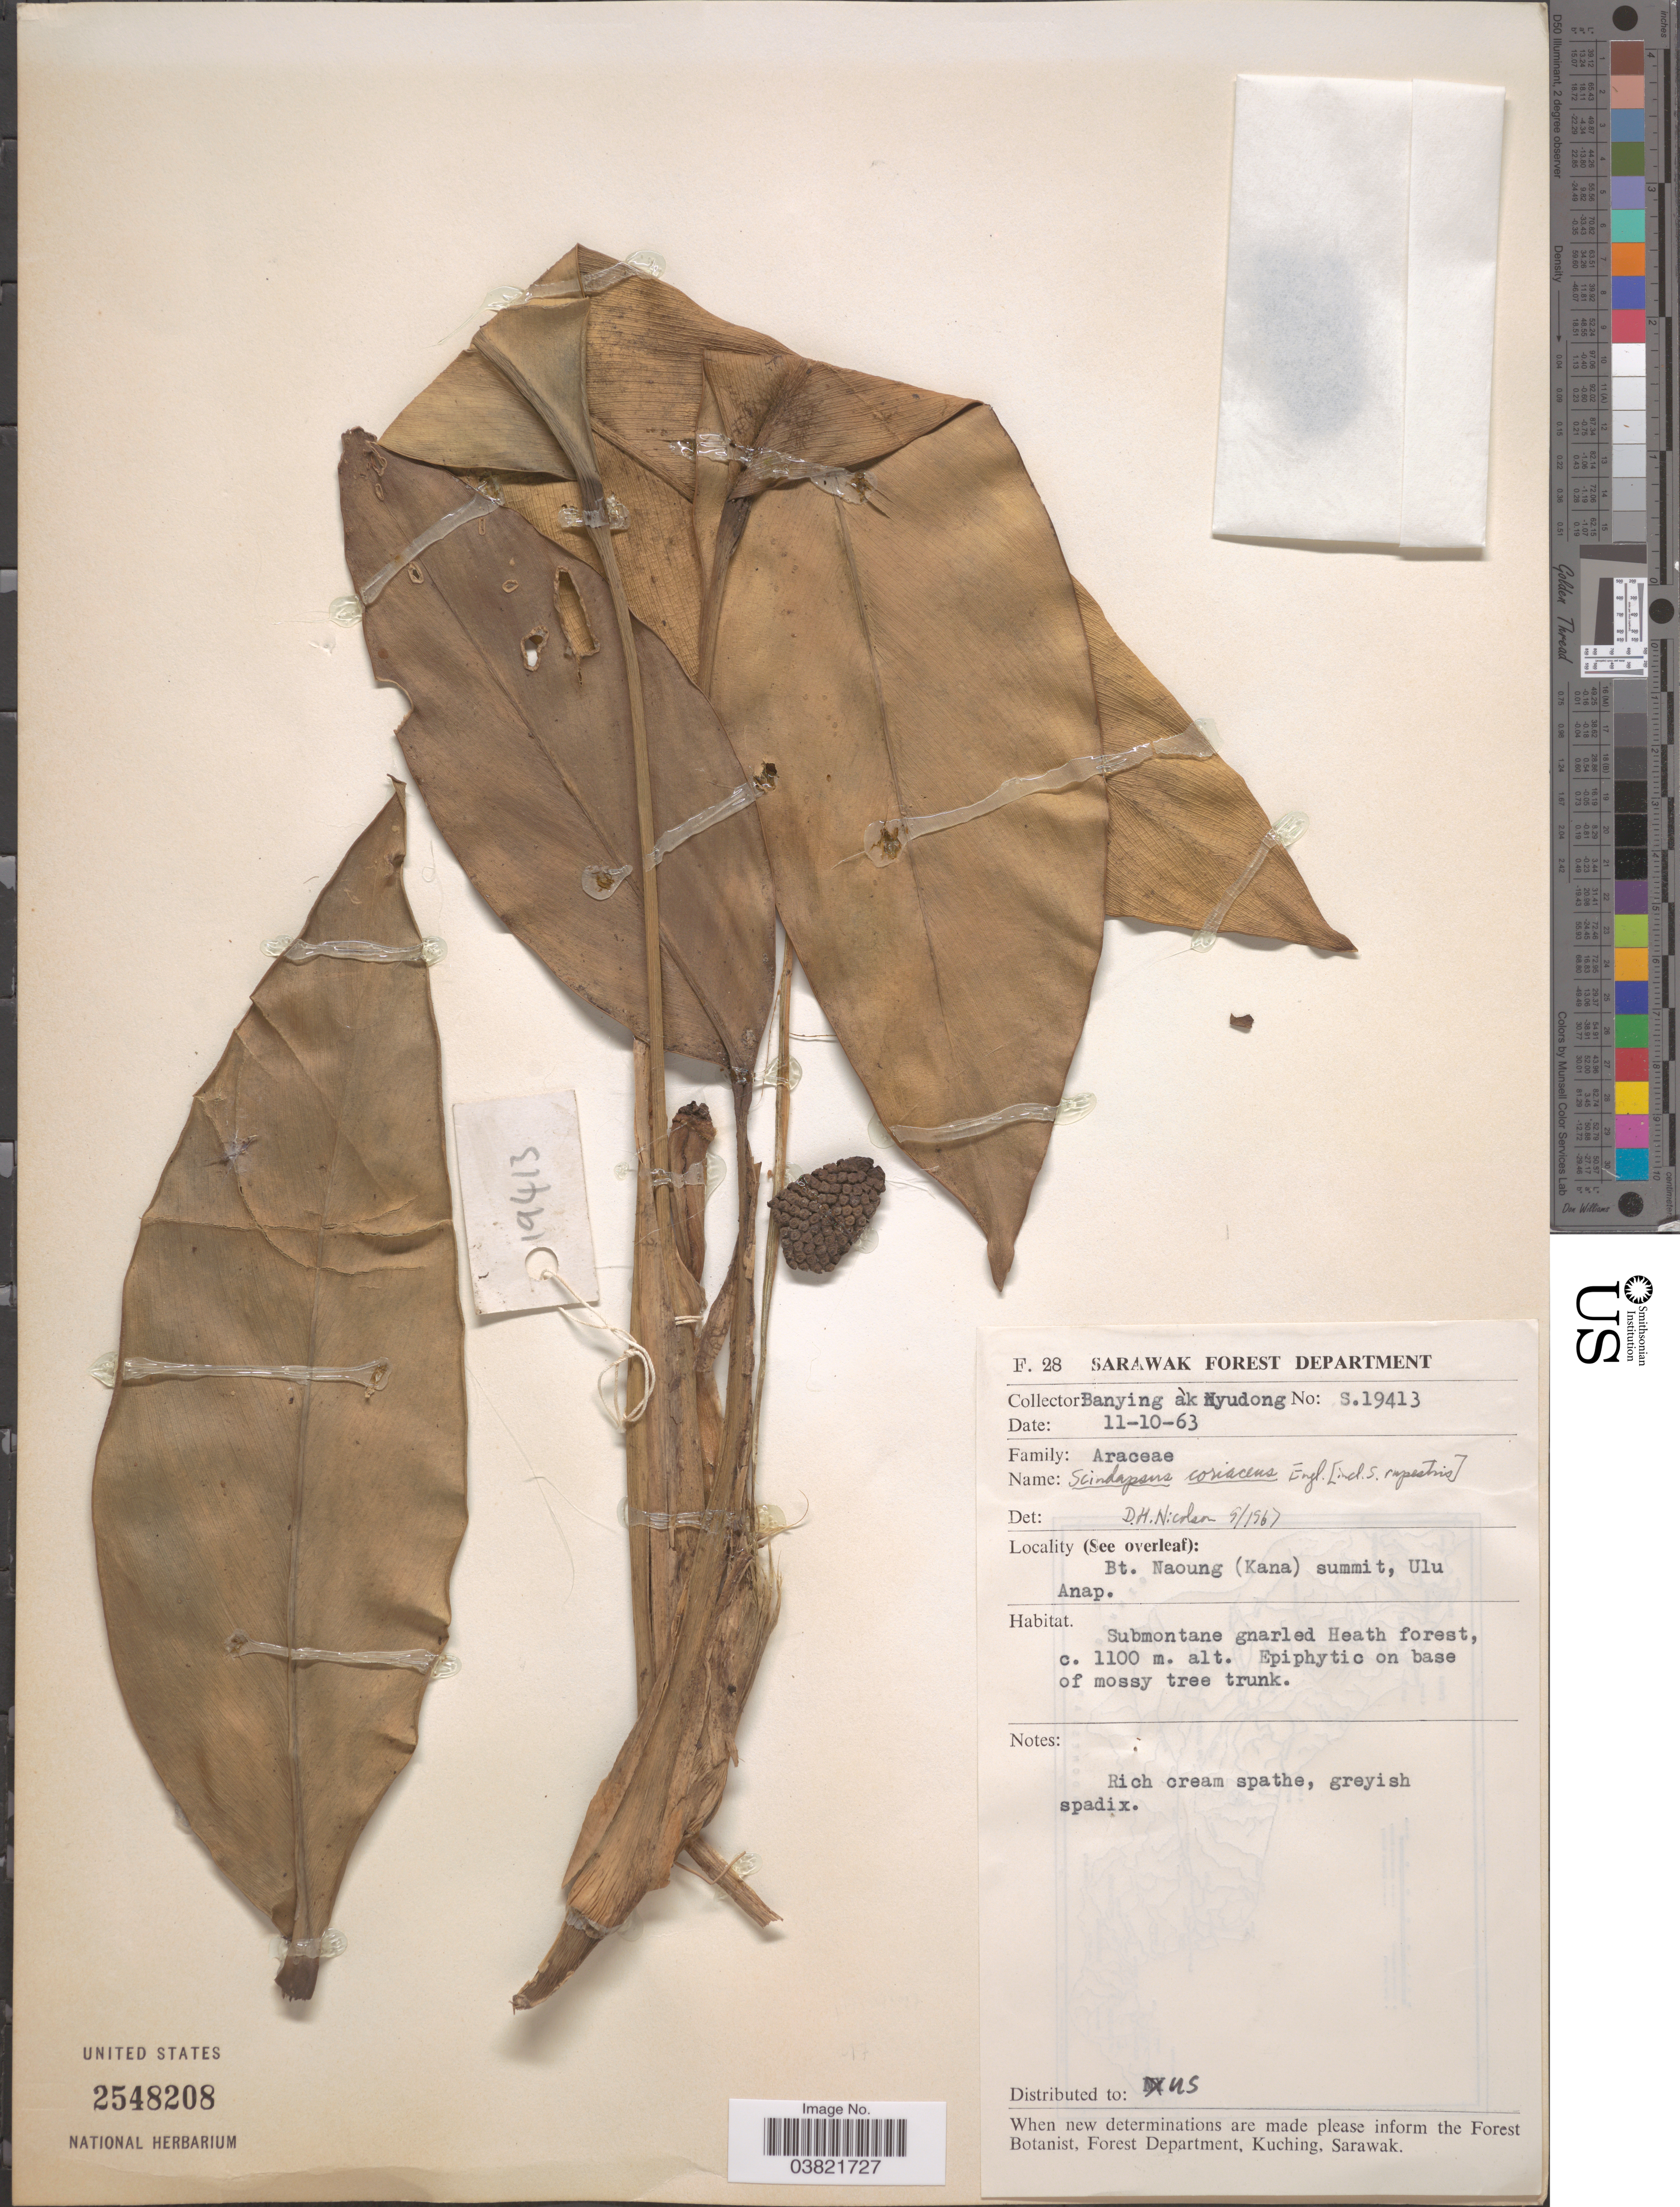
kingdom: Plantae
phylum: Tracheophyta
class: Liliopsida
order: Alismatales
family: Araceae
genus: Scindapsus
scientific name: Scindapsus coriaceus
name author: Engl.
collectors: Banying & Nyudong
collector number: S19413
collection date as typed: Transcribed d/m/y: 11/10/63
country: Malaysia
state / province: Sarawak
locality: Bt. Naoung (Kana) summit, Ulu Anap. Submontane gnarled Heath forest.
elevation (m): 1100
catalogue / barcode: US 2548208